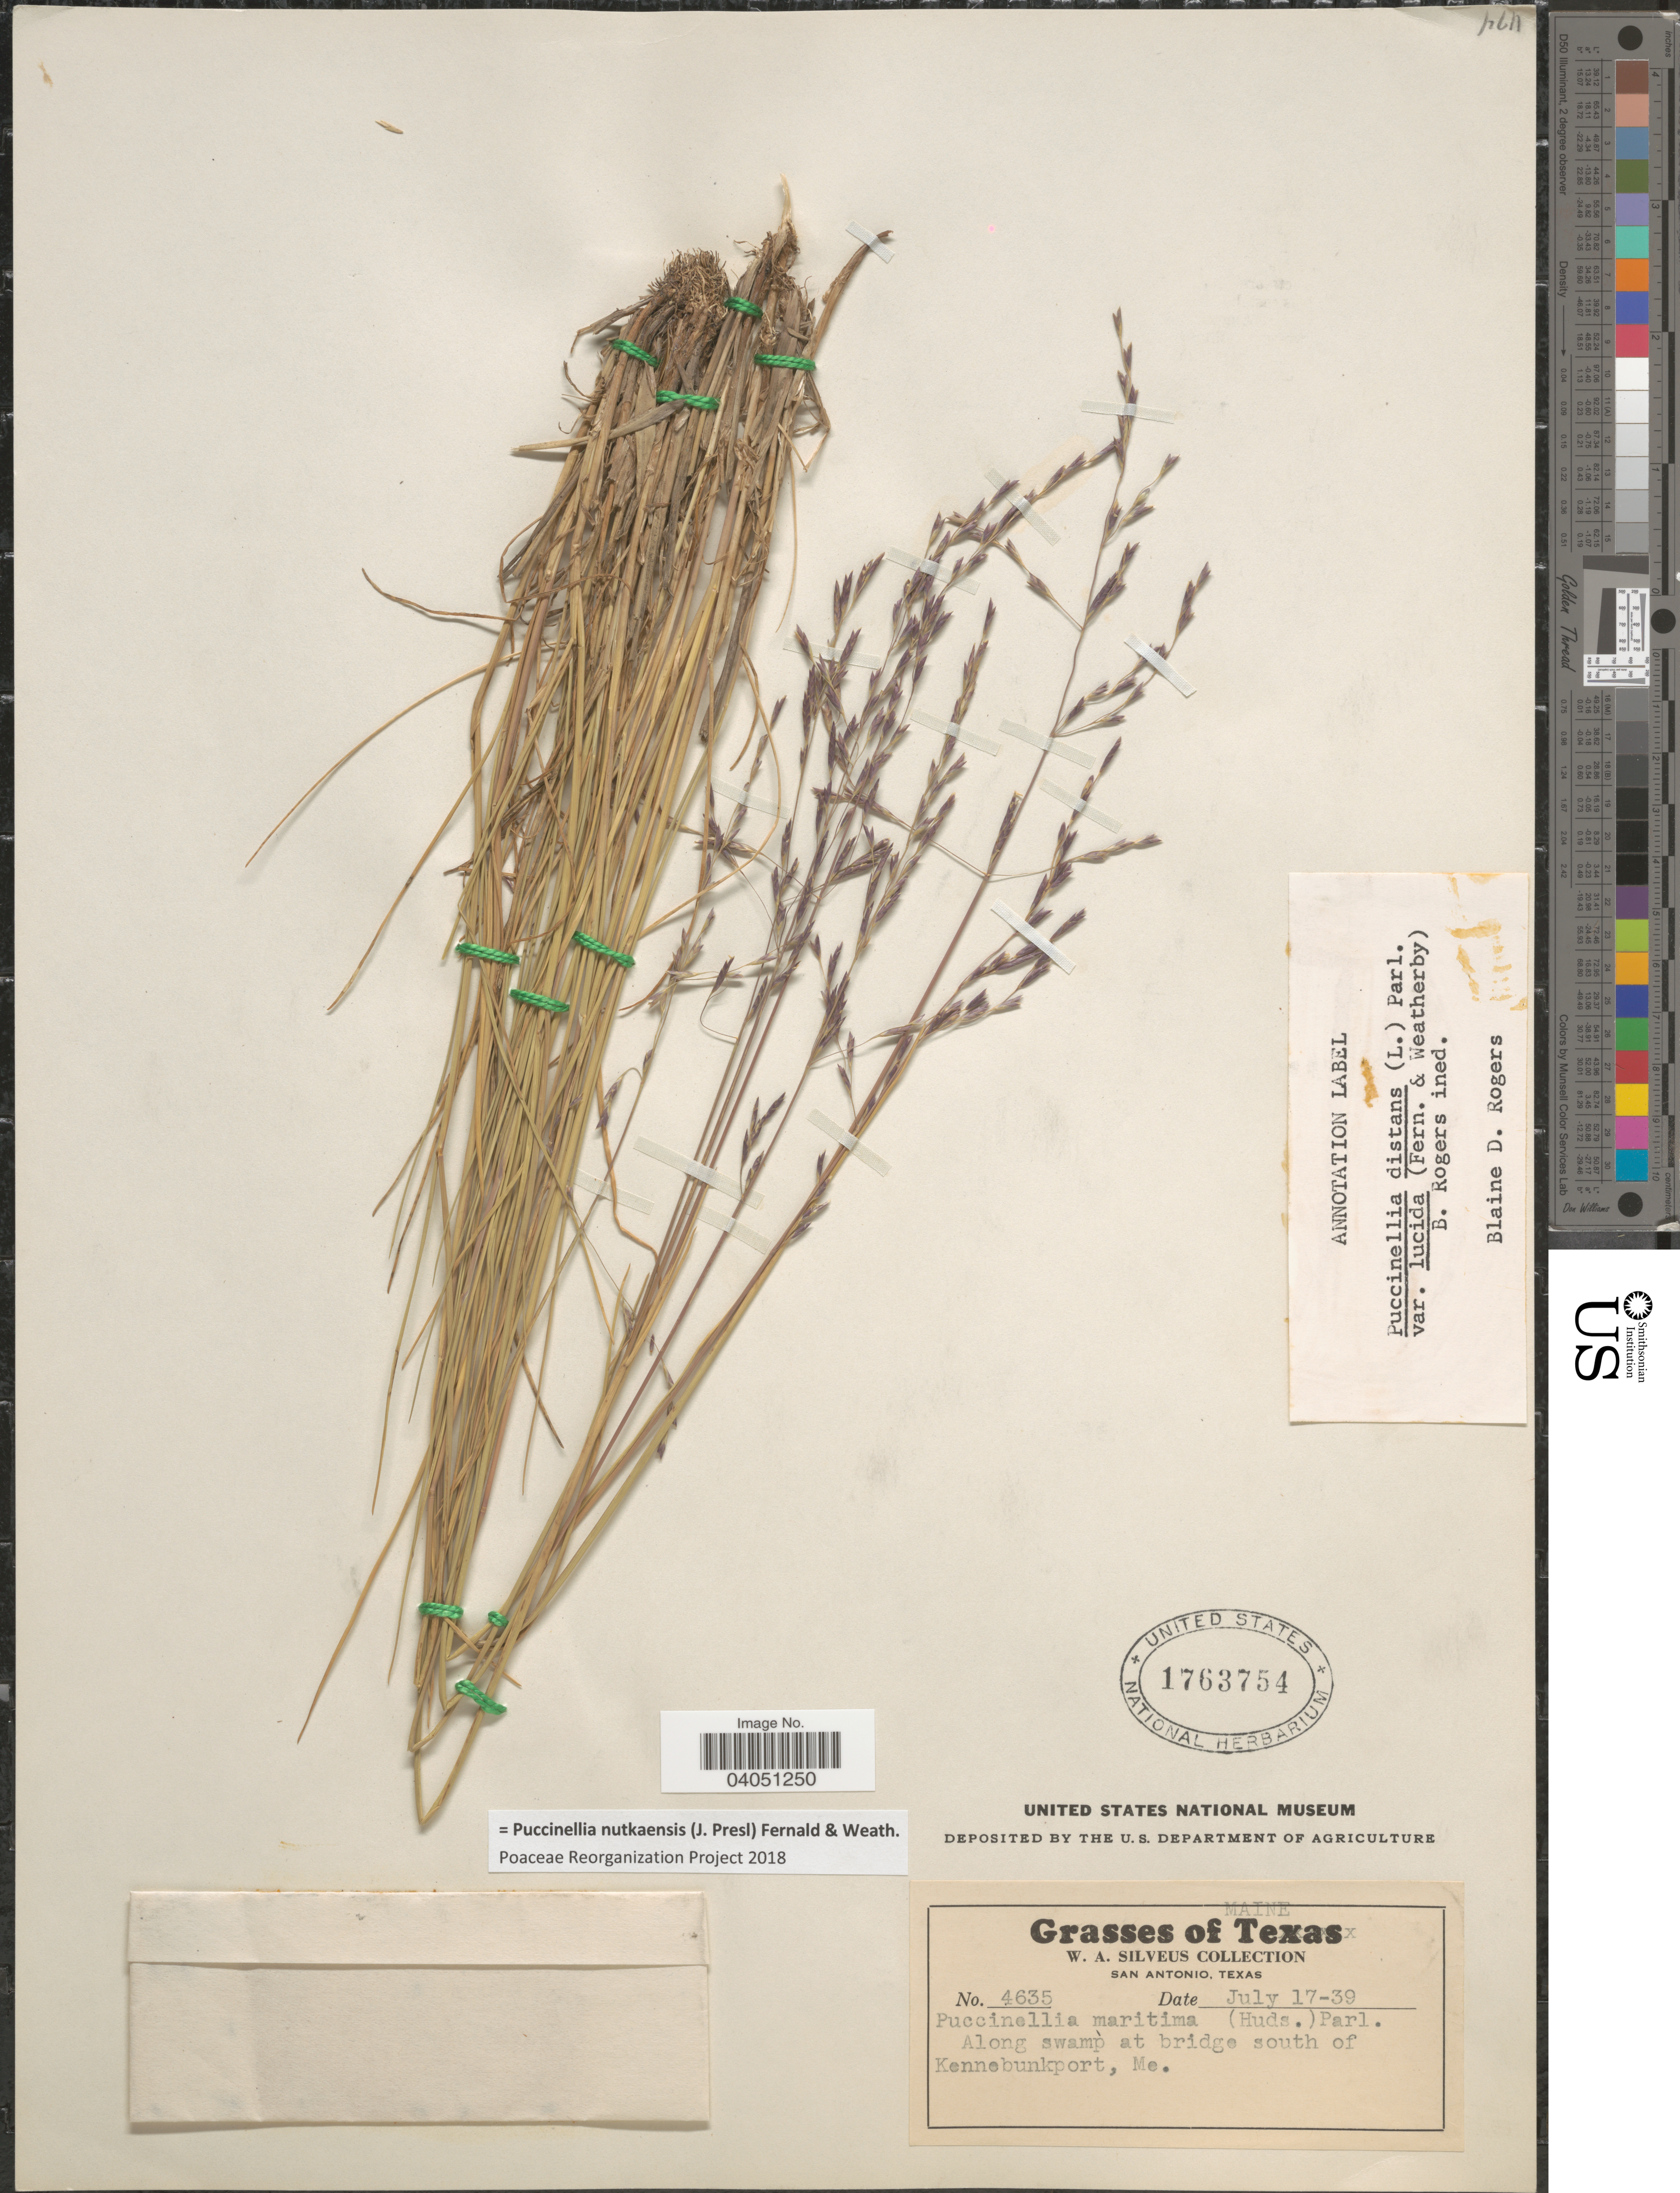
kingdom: Plantae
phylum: Tracheophyta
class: Liliopsida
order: Poales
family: Poaceae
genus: Puccinellia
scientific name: Puccinellia nutkaensis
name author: (J. Presl) Fernald & Weath.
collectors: W. Silveus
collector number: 4635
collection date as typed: Transcribed d/m/y: 17/7/39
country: United States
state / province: Maine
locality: Along swamp at bridge south of Kennebunkport.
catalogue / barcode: US 1763754